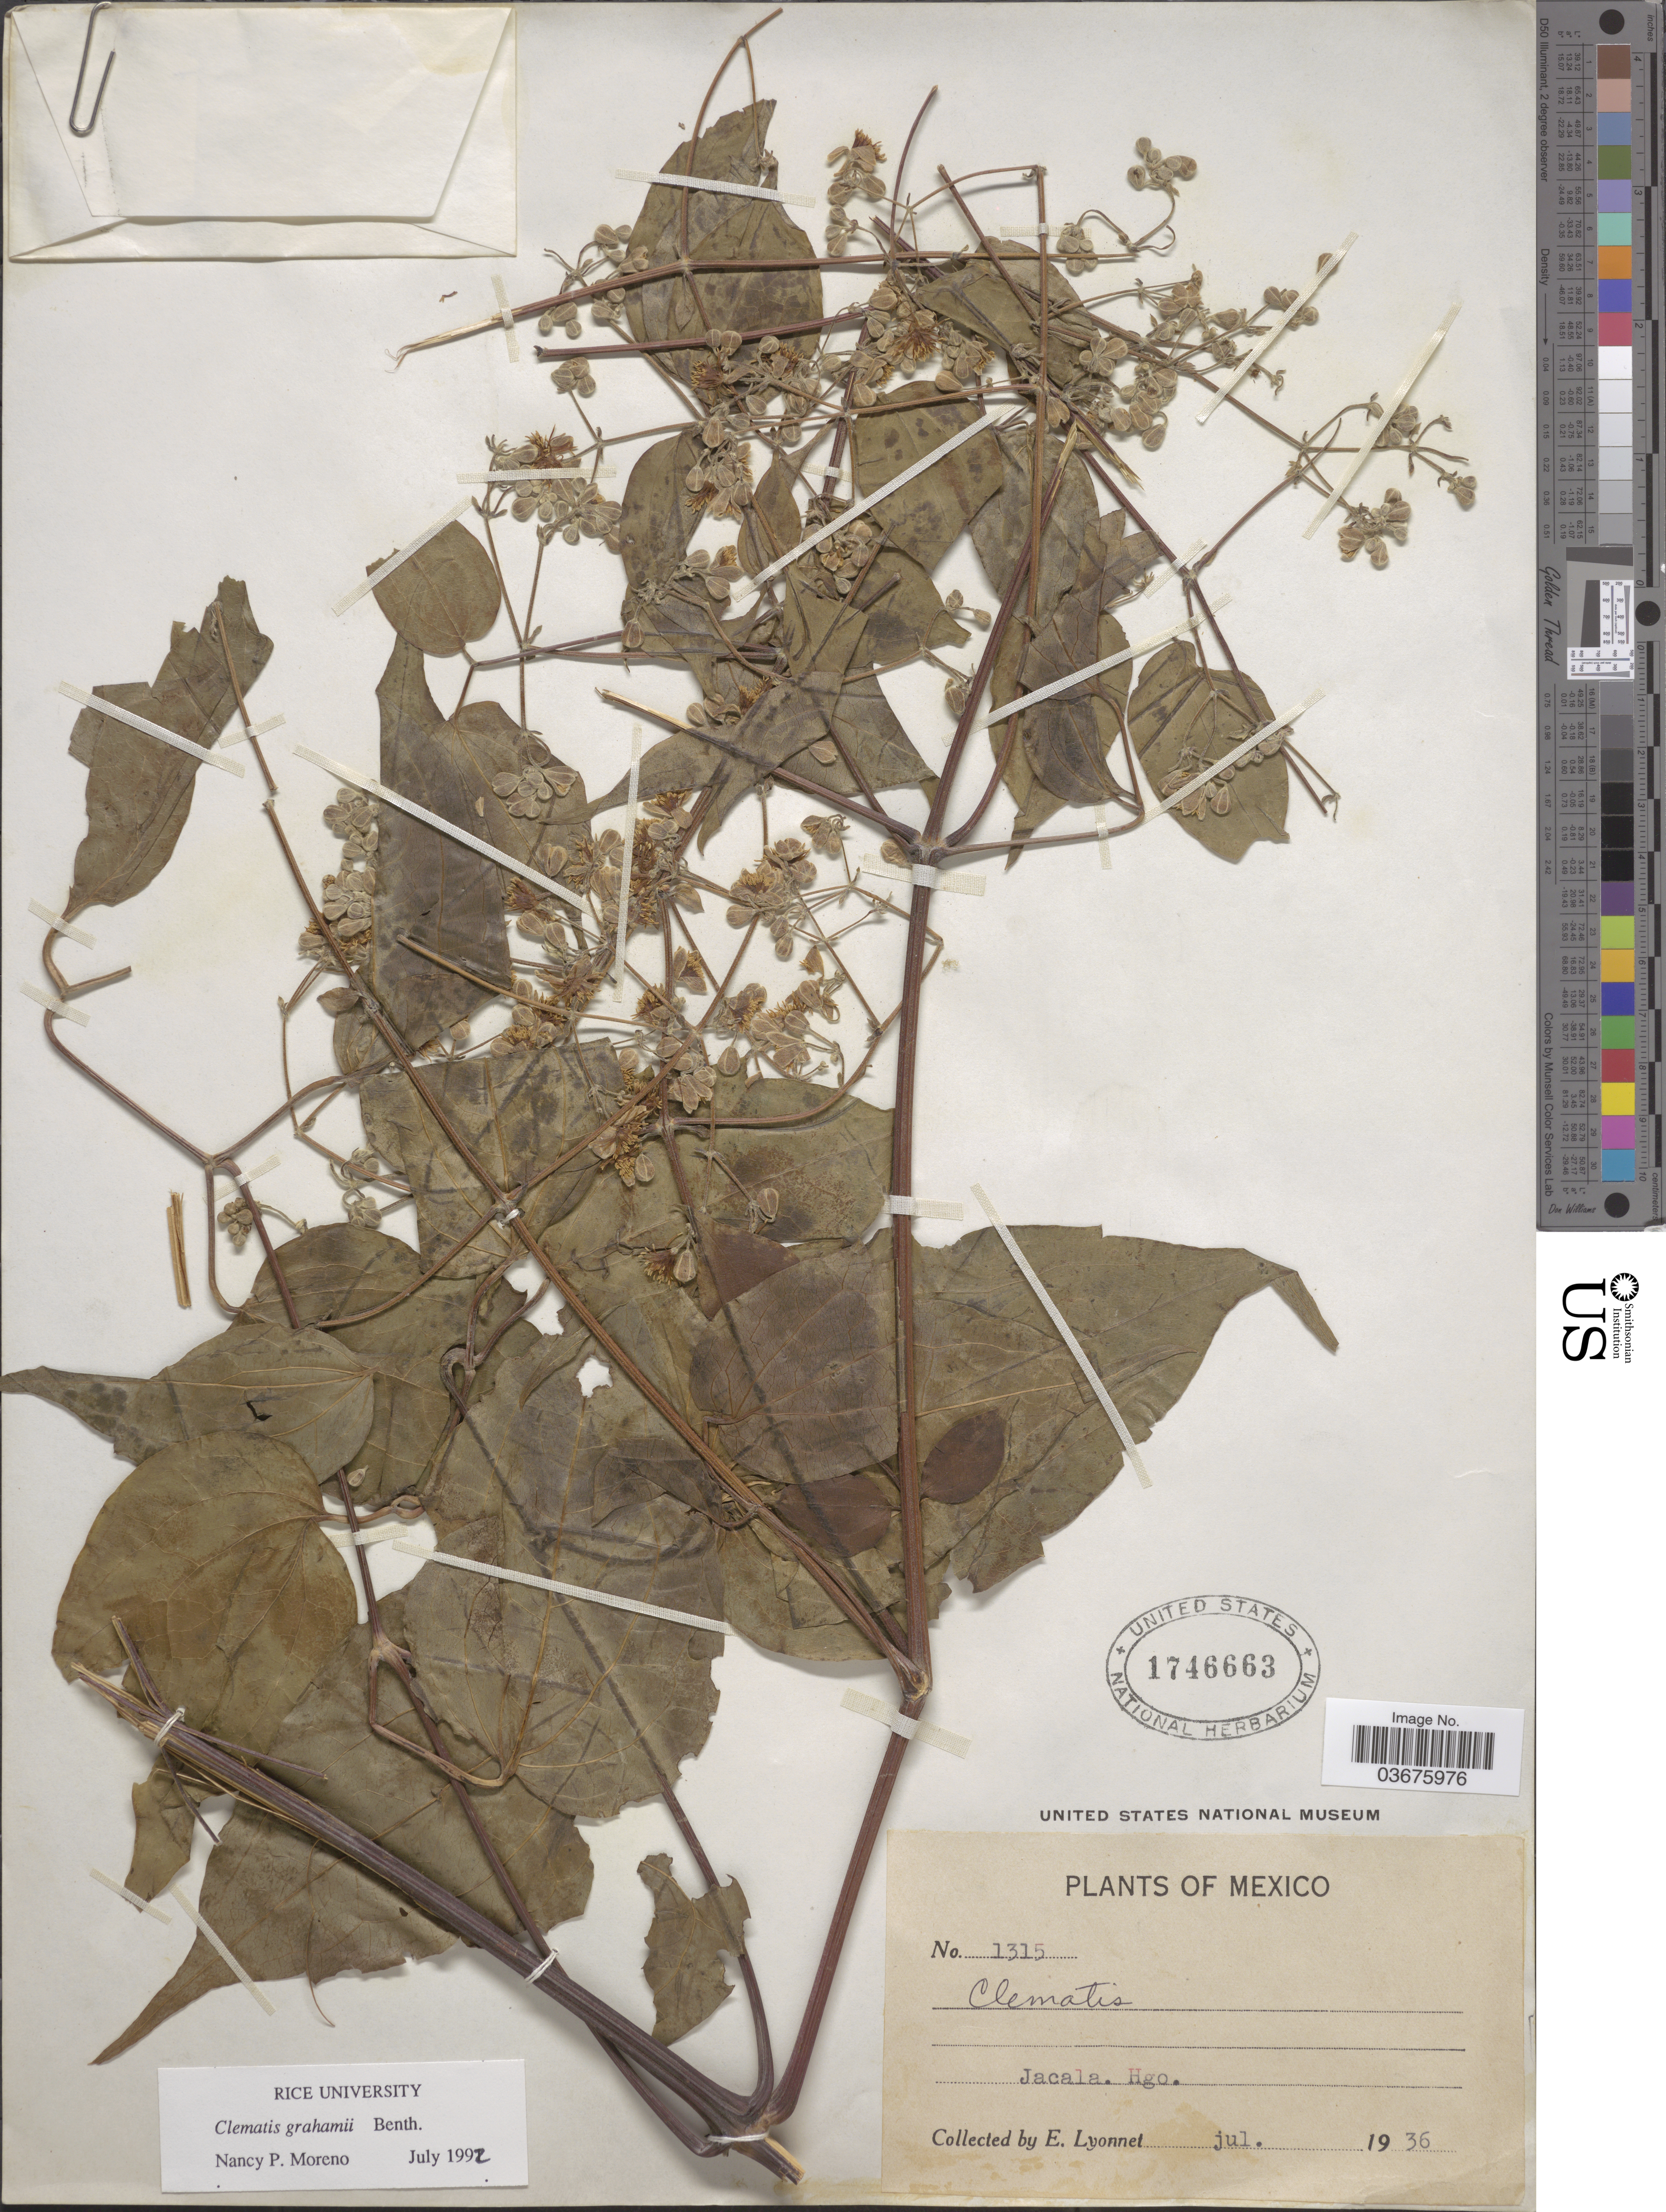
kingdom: Plantae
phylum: Tracheophyta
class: Magnoliopsida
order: Ranunculales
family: Ranunculaceae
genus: Clematis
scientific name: Clematis grahamii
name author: Benth.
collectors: E. Lyonnet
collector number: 1315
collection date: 1936-07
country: Mexico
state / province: Hidalgo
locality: Jacala.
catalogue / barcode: US 1746663